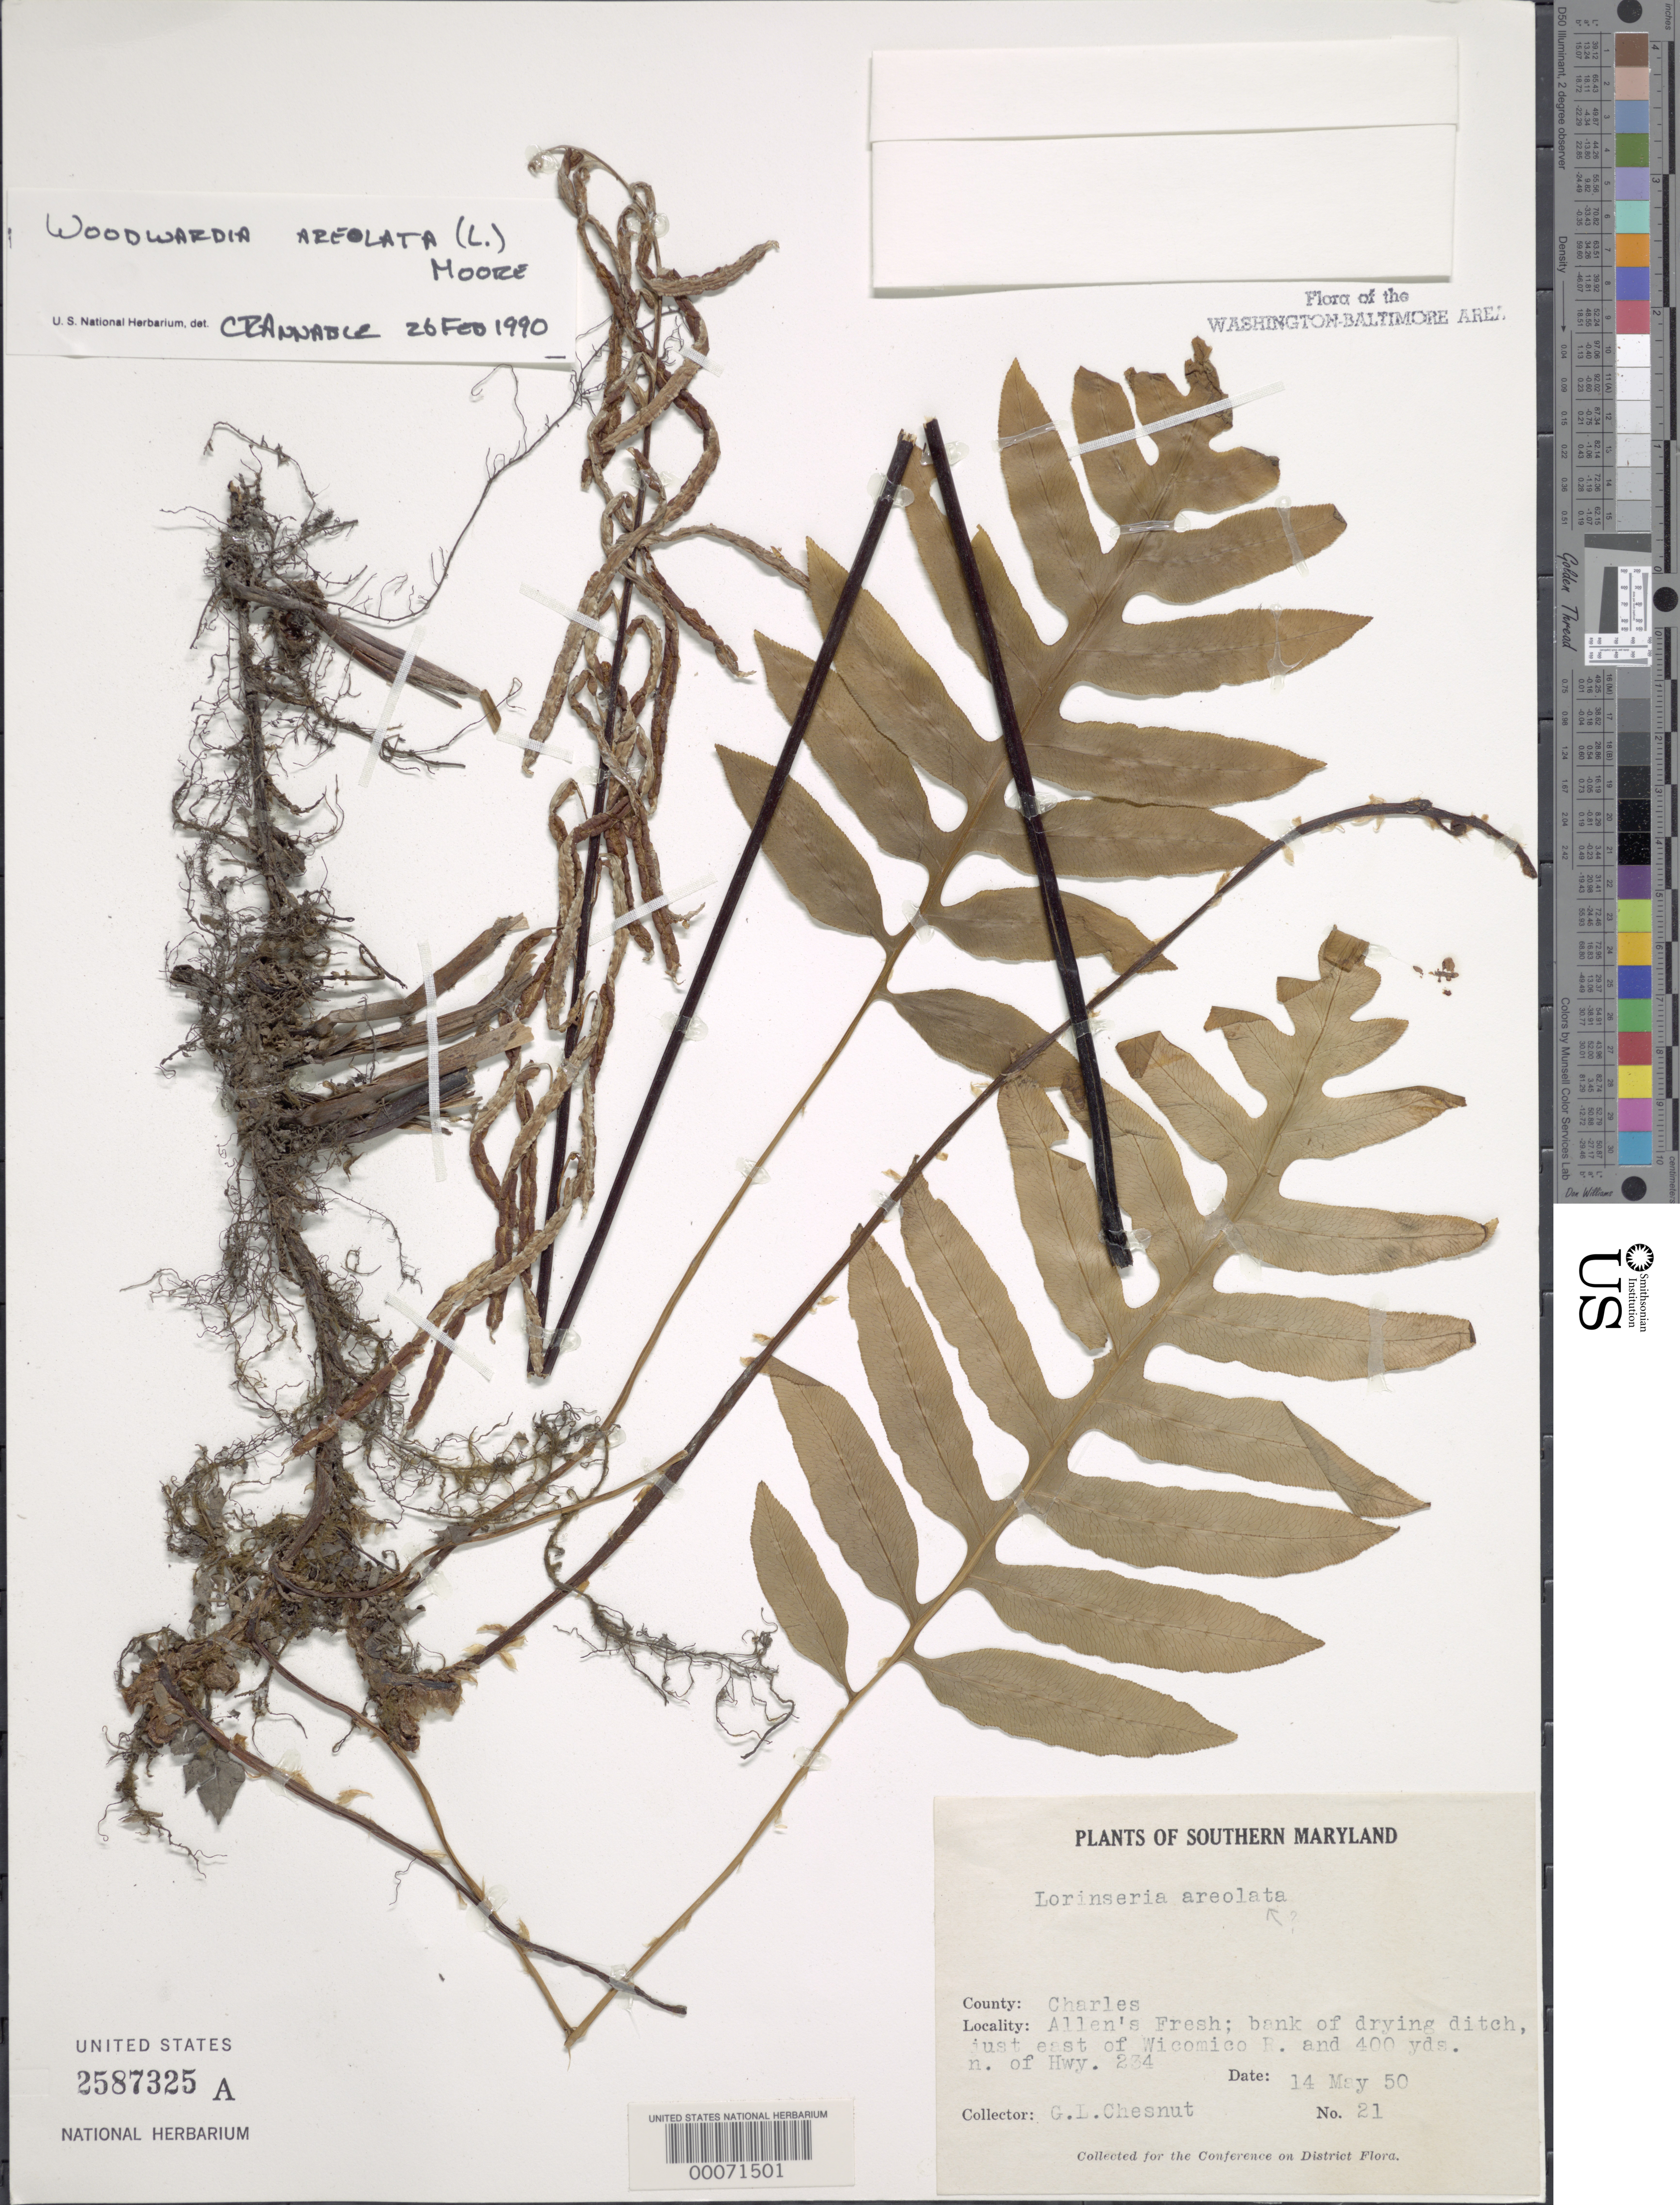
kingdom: Plantae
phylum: Tracheophyta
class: Polypodiopsida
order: Polypodiales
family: Blechnaceae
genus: Woodwardia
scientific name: Woodwardia areolata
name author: (L.) T. Moore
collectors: G. Chesnut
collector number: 21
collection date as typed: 14 May 1950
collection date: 1950-05-14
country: United States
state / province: Maryland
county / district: Charles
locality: E of Wicomico River and 400 Yds N of Hwy 234, Allen's Fresh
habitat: Bank of drying ditch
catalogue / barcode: US 2587325A